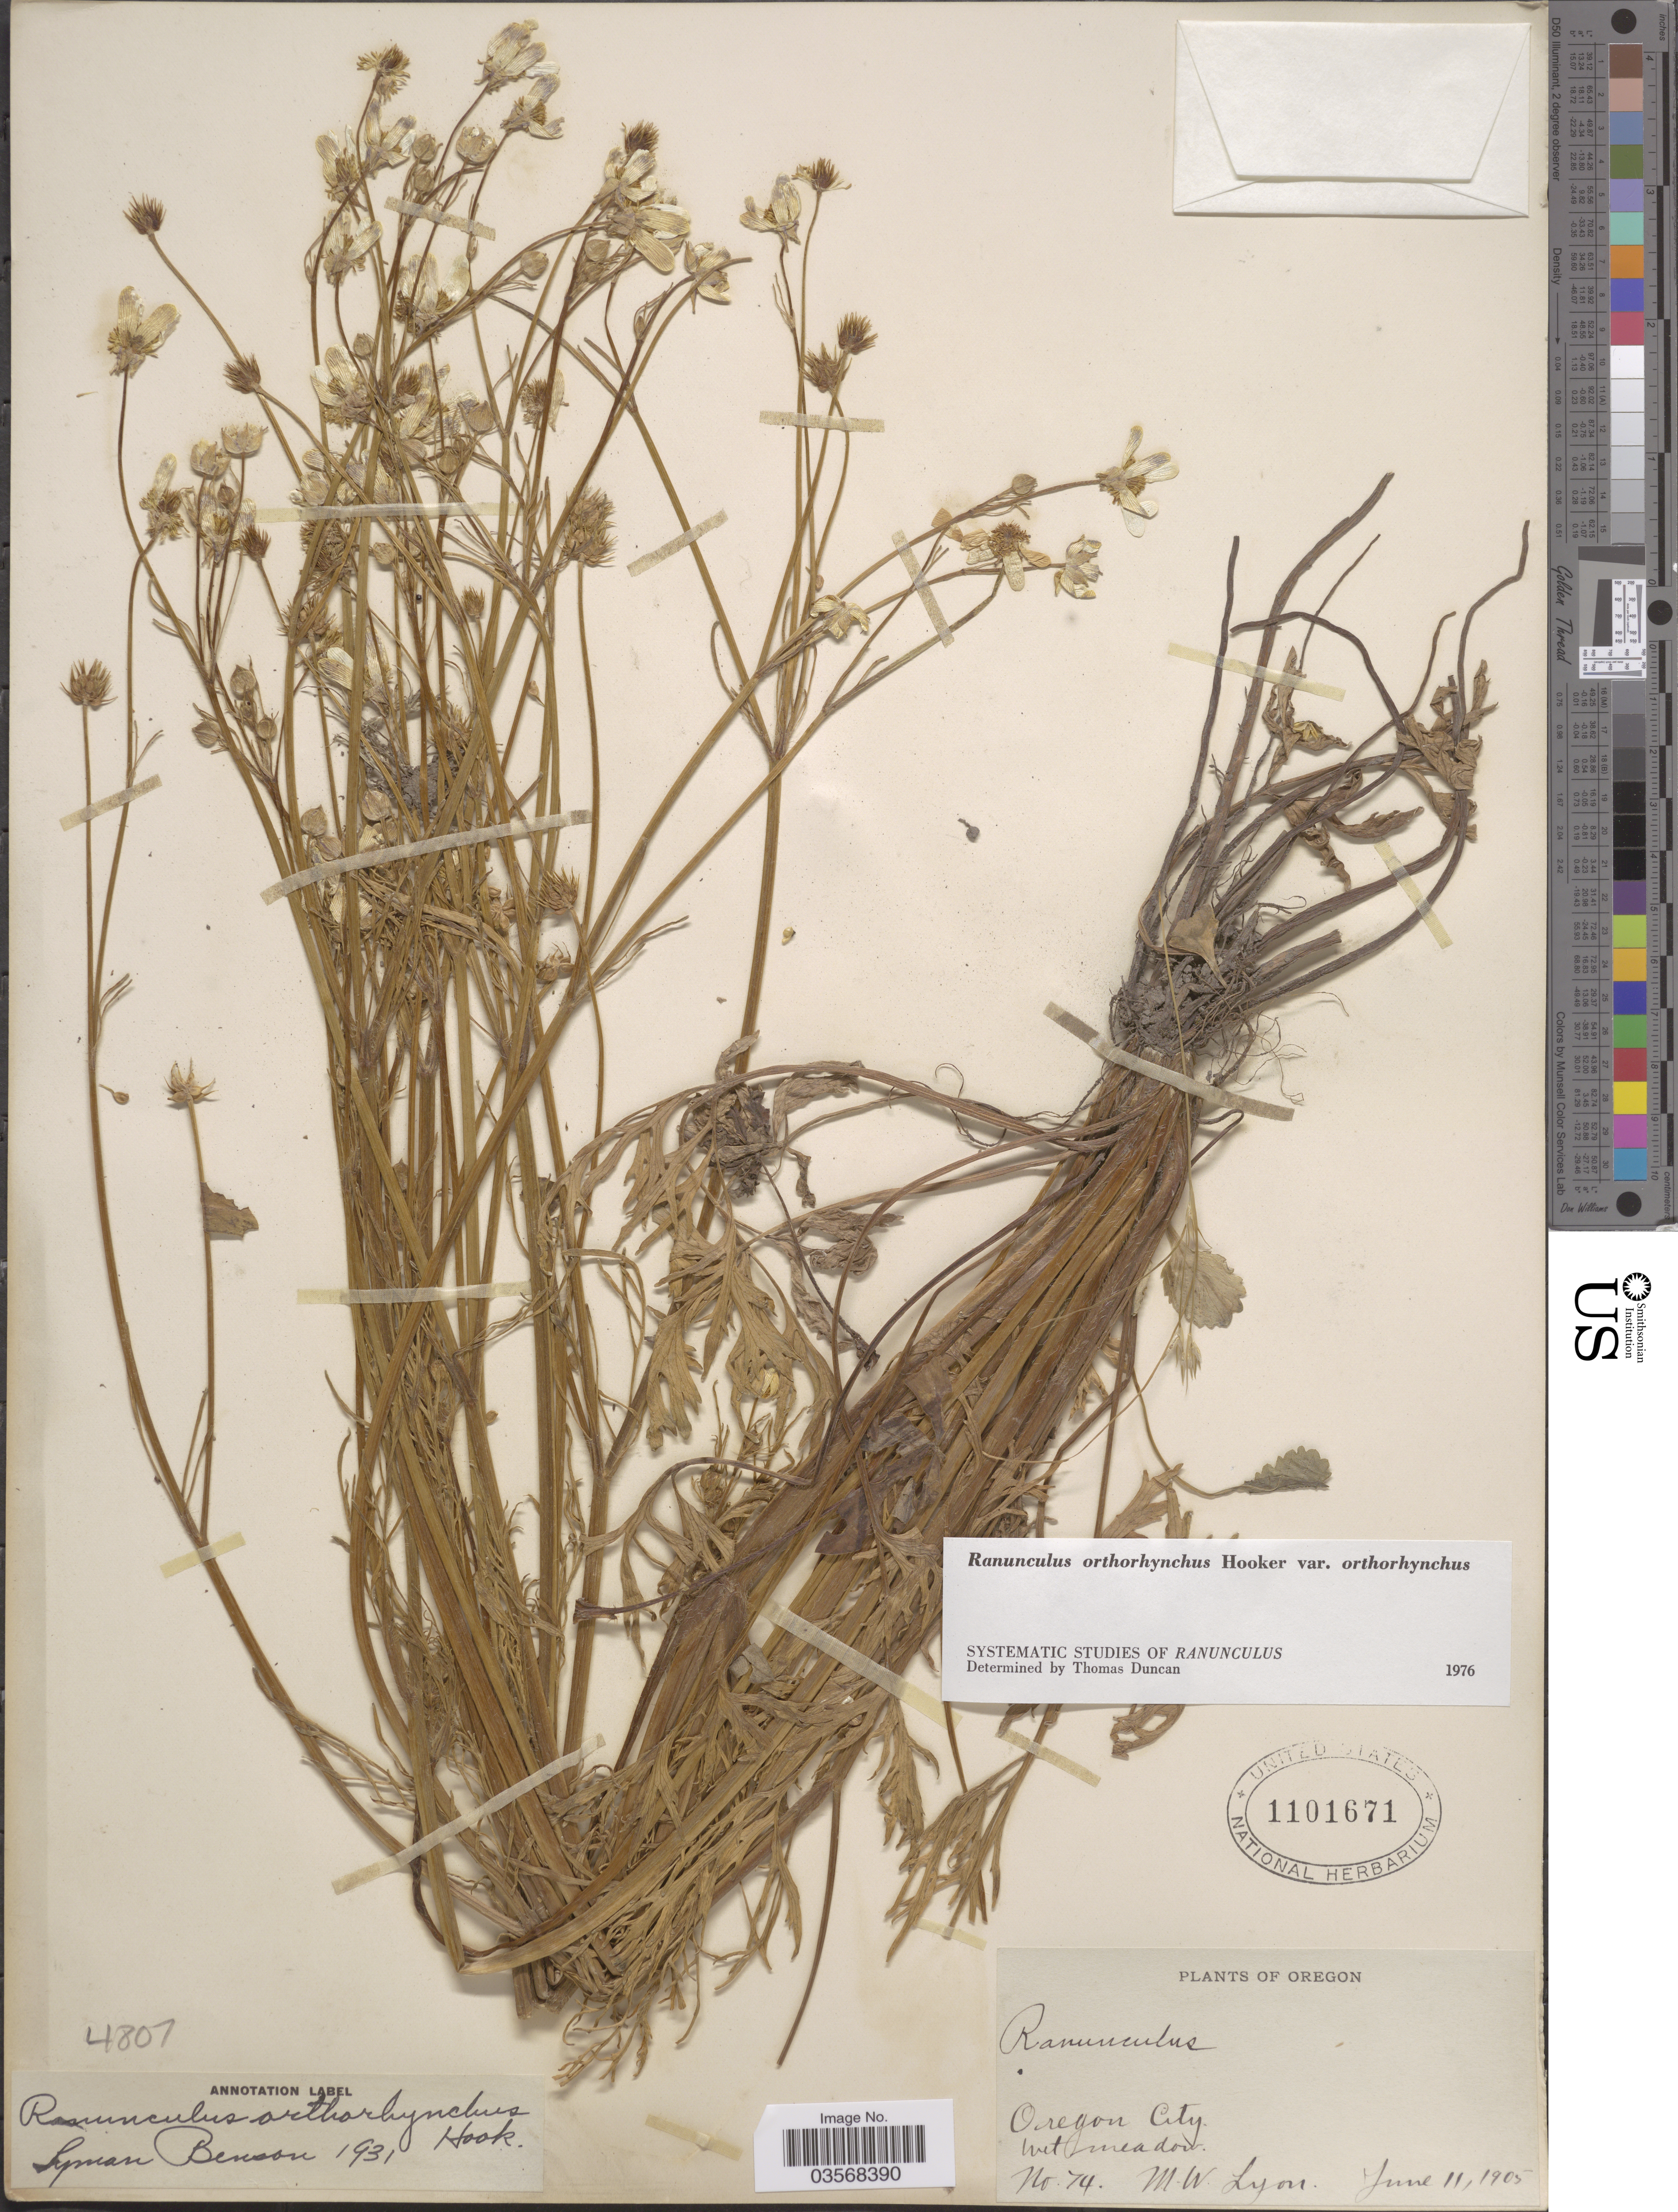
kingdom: Plantae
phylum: Tracheophyta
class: Magnoliopsida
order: Ranunculales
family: Ranunculaceae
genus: Ranunculus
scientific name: Ranunculus orthorhynchus var. orthorhynchus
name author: Hook.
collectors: M. W. Lyon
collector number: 74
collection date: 1905-06-11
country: United States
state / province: Oregon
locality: Oregon City.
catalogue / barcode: US 1101671